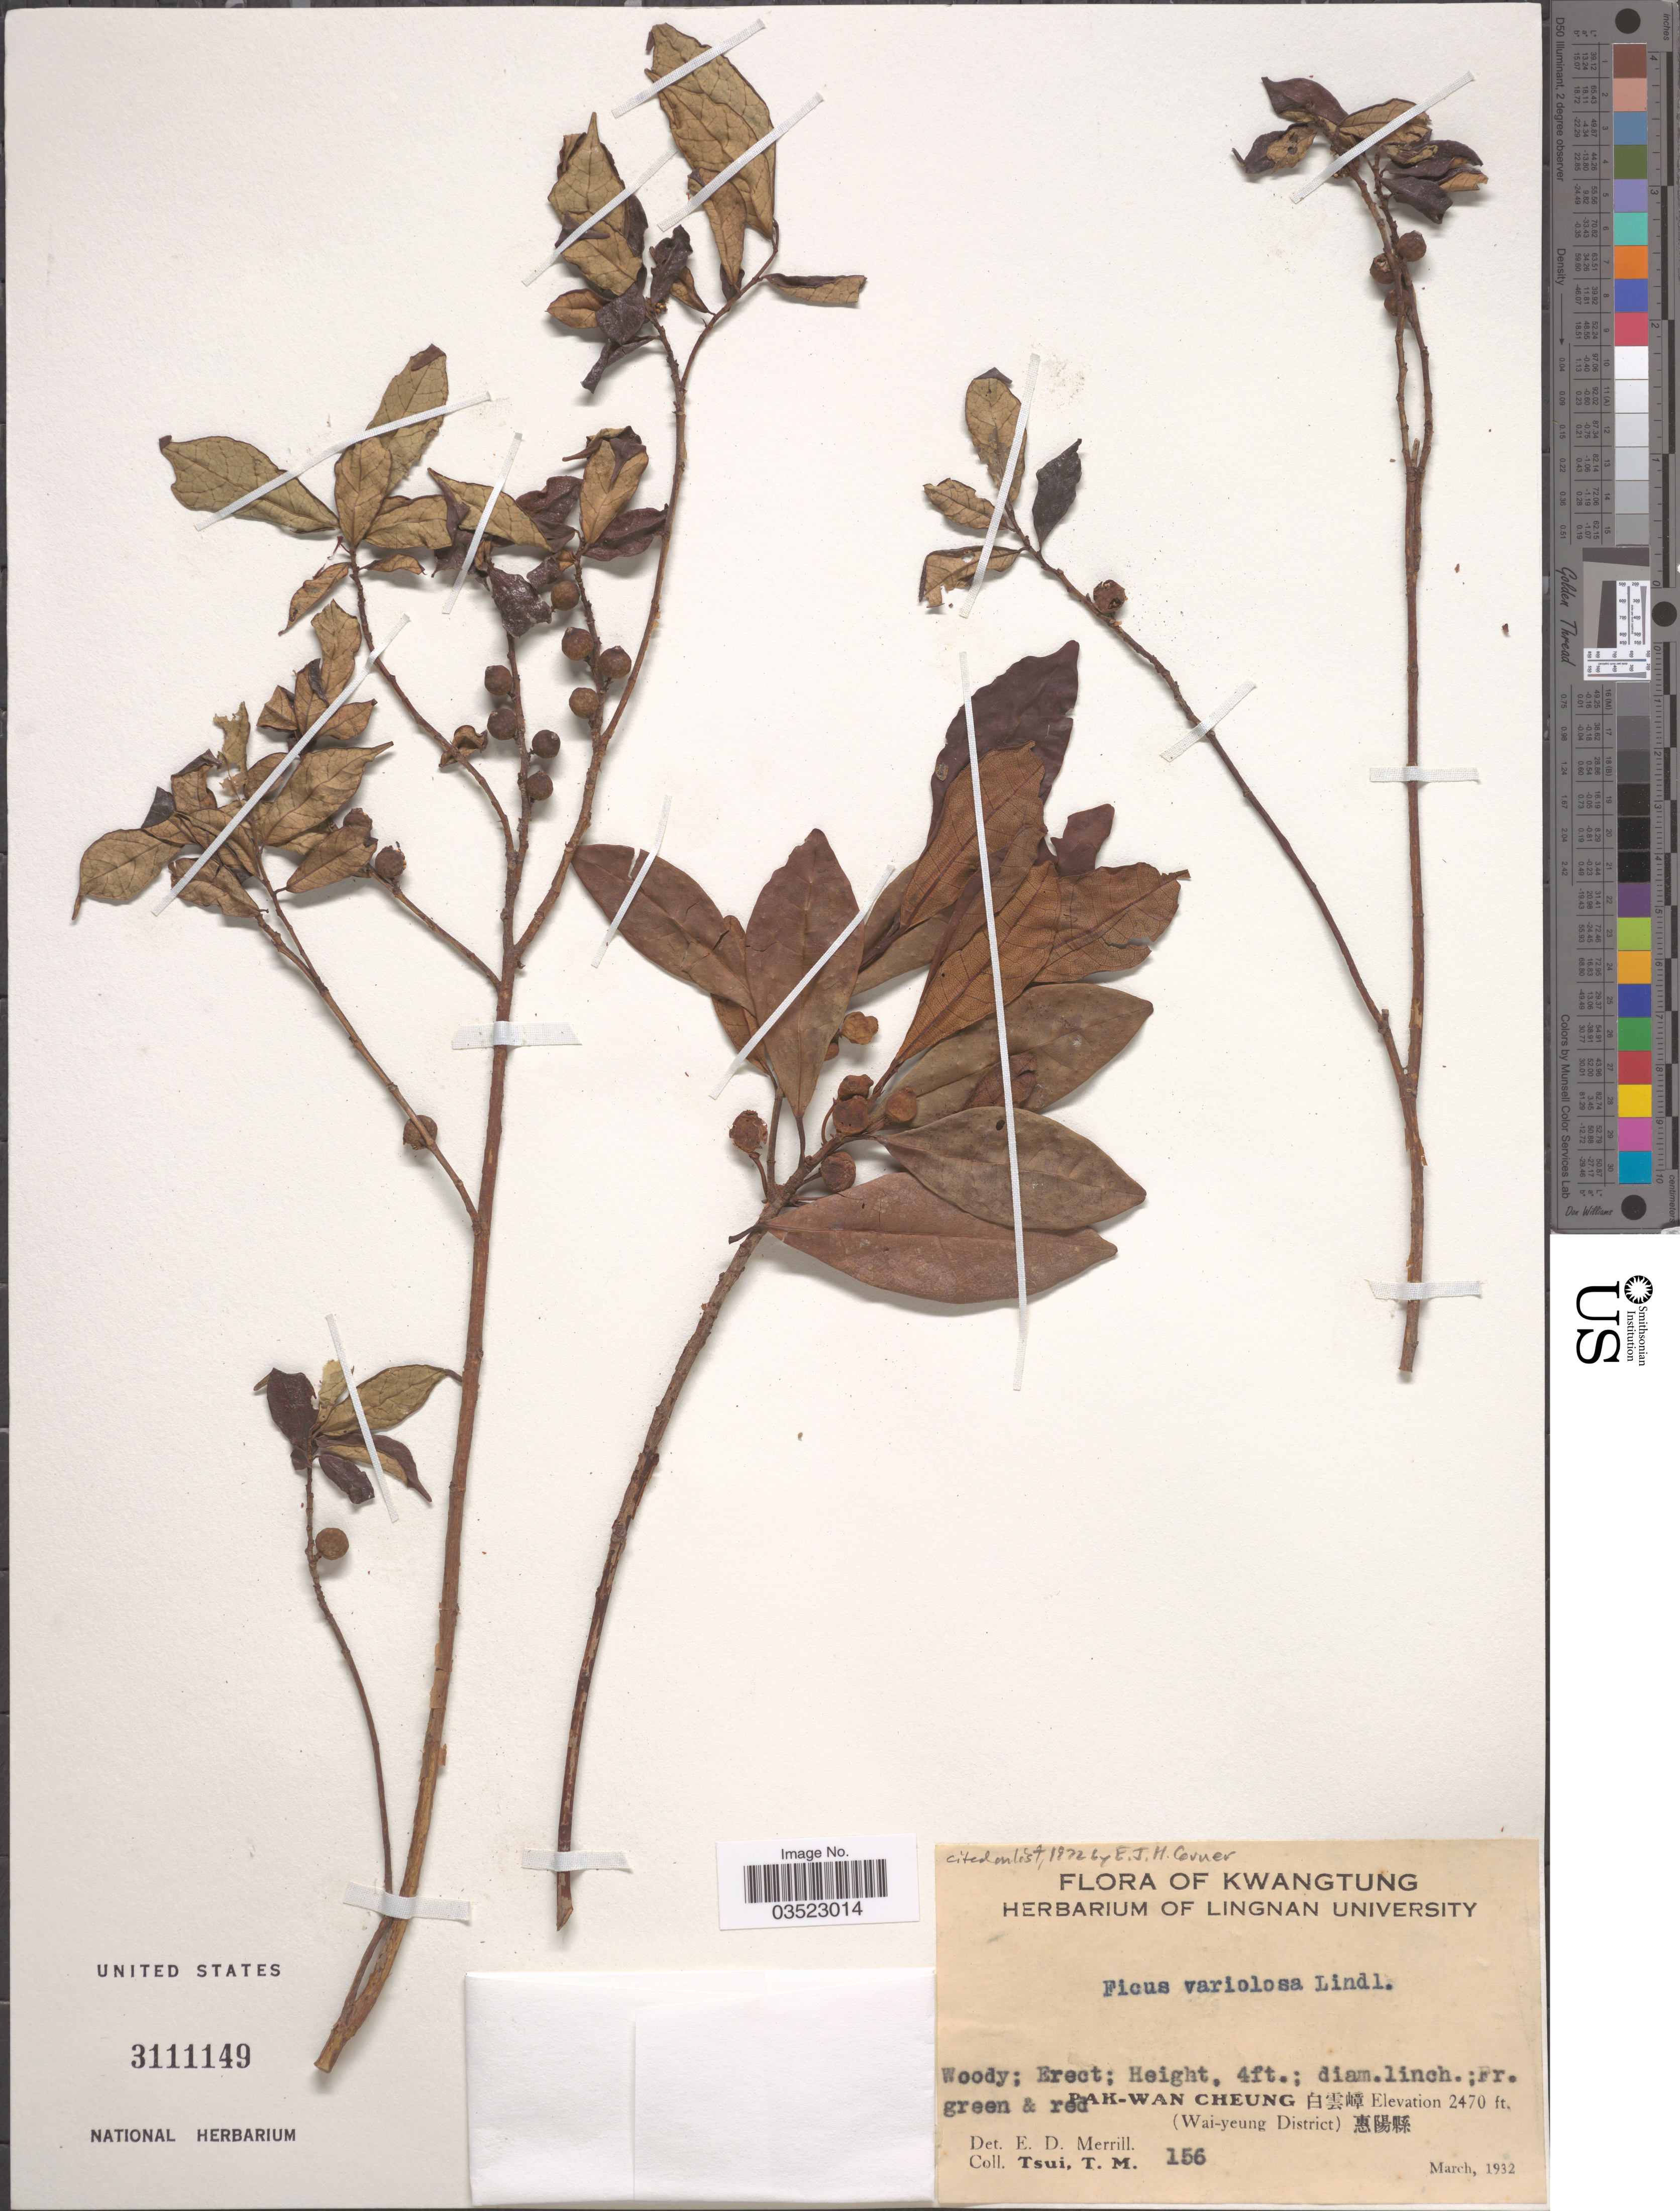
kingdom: Plantae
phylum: Tracheophyta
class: Magnoliopsida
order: Rosales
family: Moraceae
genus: Ficus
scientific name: Ficus variolosa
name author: Lindl. ex Benth.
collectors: T. Tsui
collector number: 156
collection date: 1932-03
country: China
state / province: Guangdong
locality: Kwangtung. Pak-Wan Cheung X. (Wai-yeung District) X.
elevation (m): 753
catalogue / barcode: US 3111149